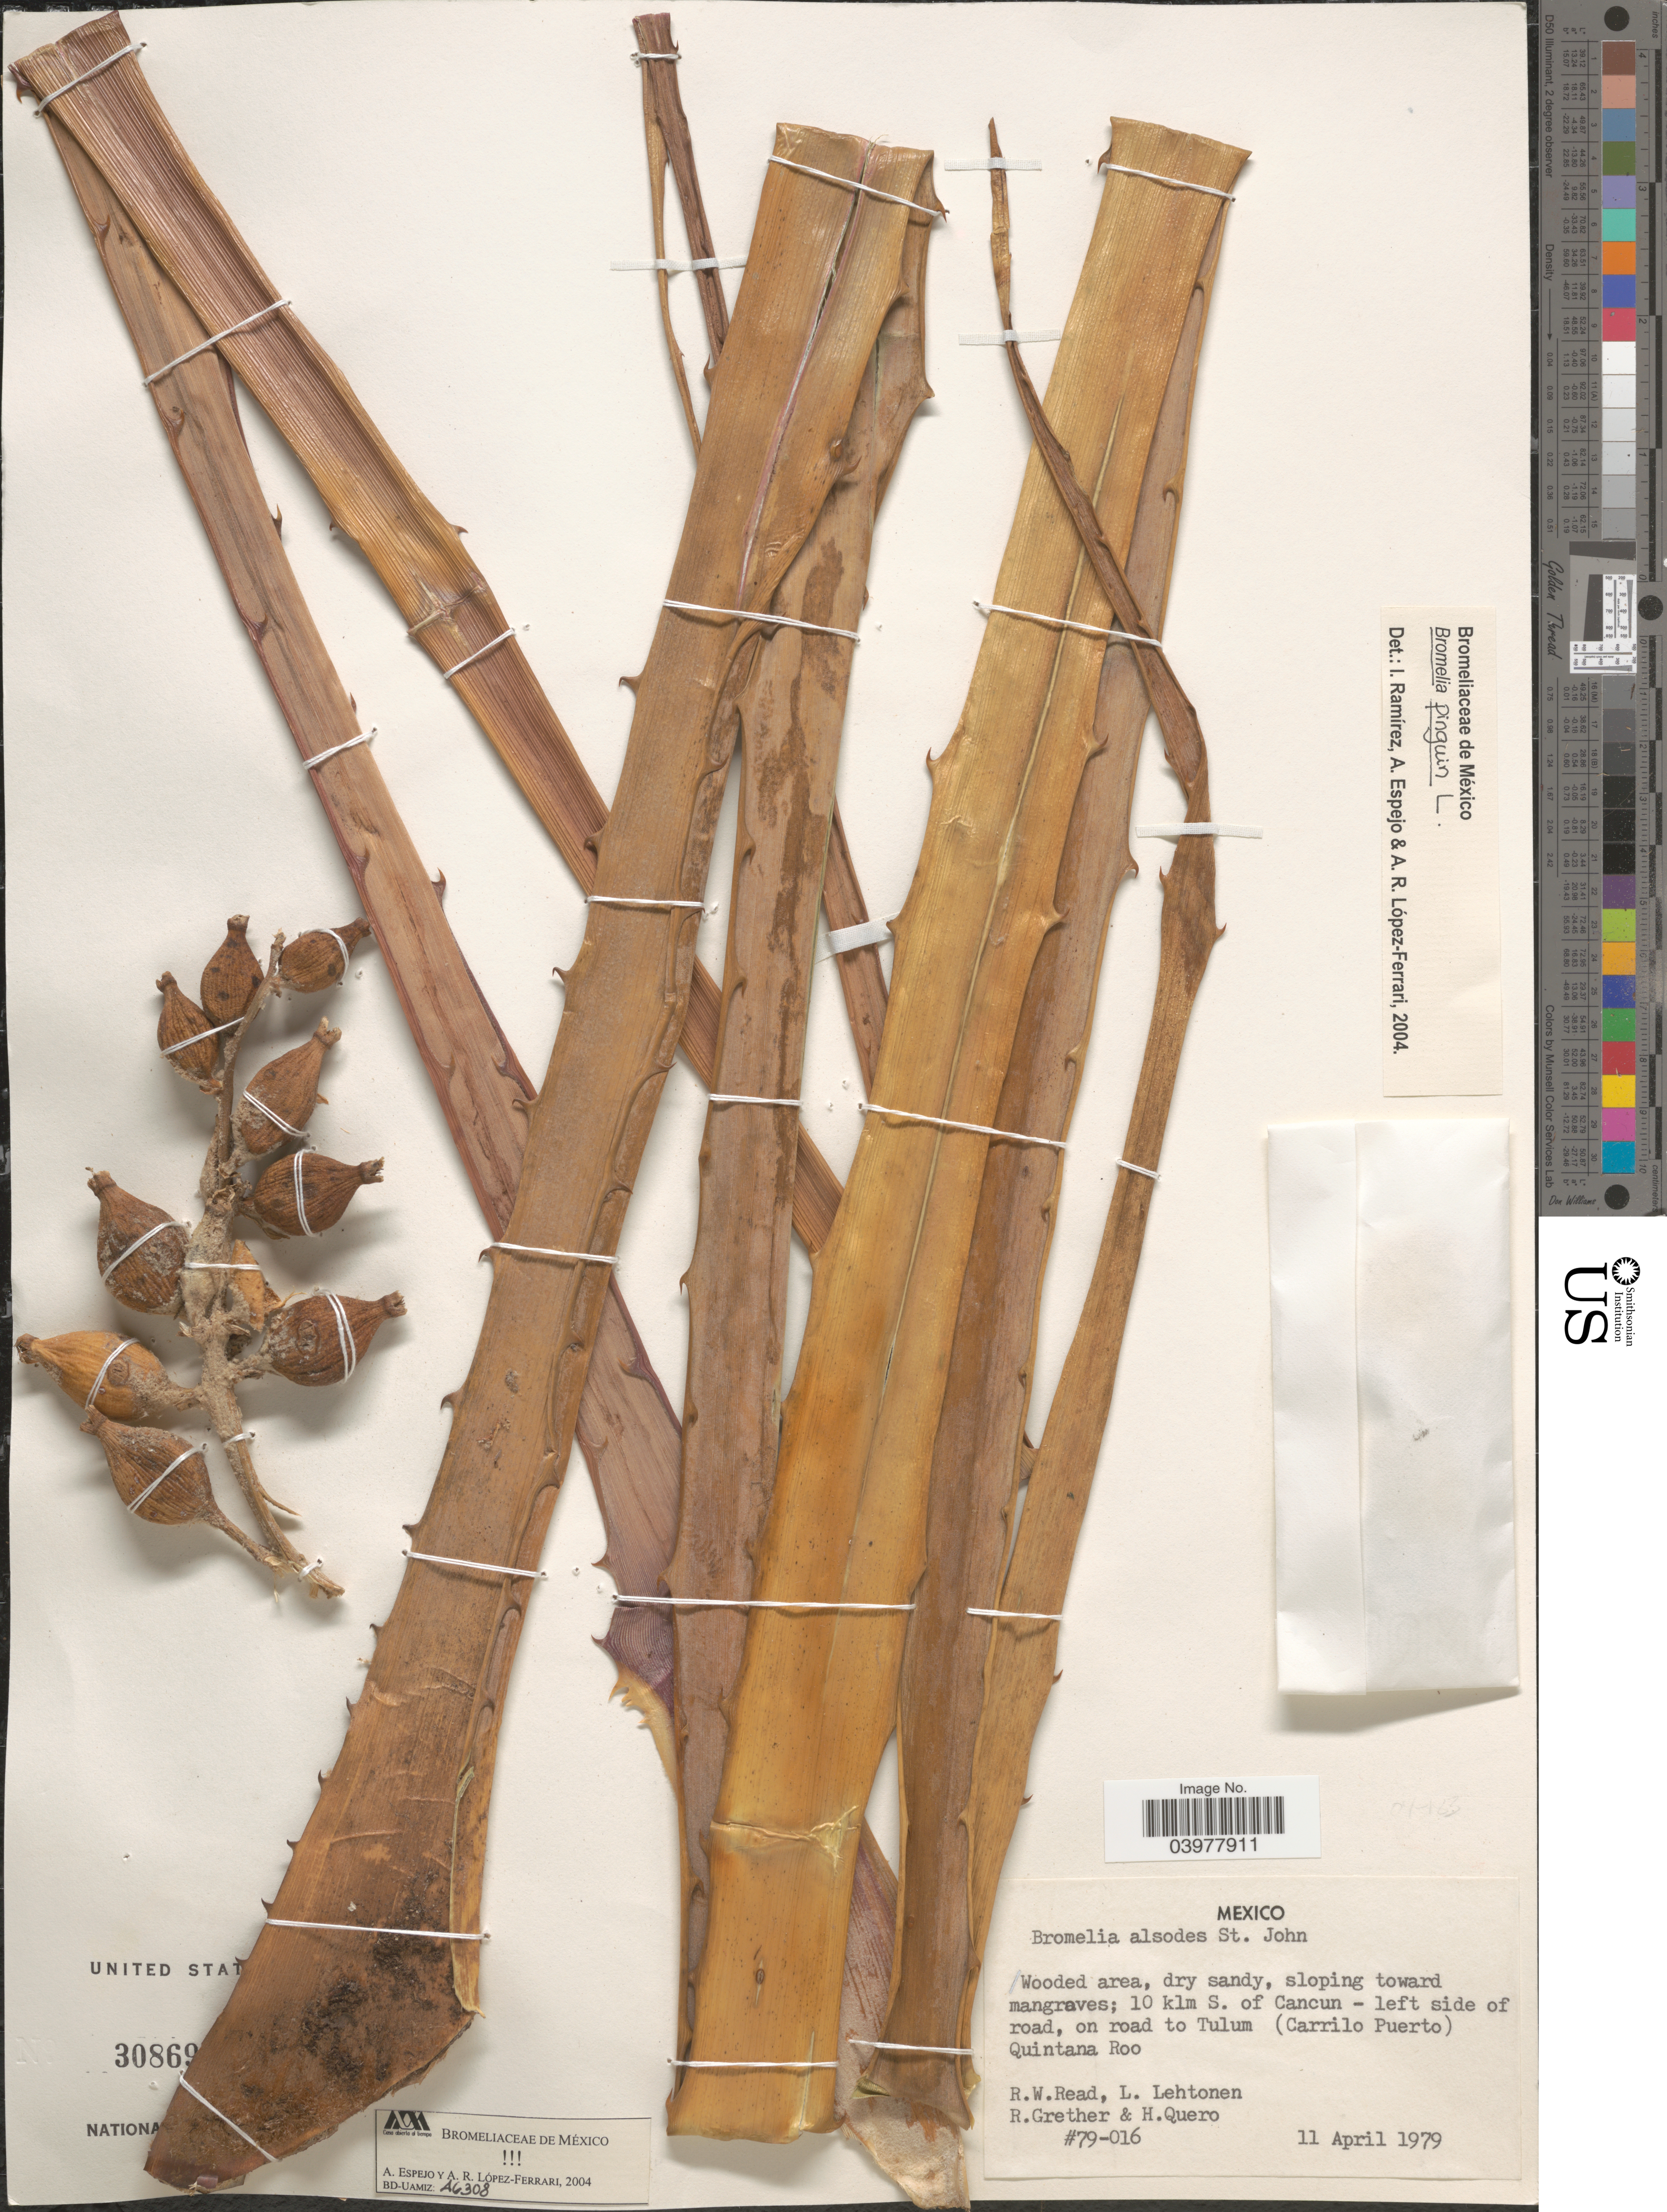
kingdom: Plantae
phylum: Tracheophyta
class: Liliopsida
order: Poales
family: Bromeliaceae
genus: Bromelia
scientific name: Bromelia pinguin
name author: L.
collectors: R. W. Read, L. Lehtonen, R. Grether & H. Quero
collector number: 79-016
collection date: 1979-04-11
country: Mexico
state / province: Quintana Roo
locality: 10 klm S. of Cancun - left side of road, on road to Tulum (Carrilo Puerto).